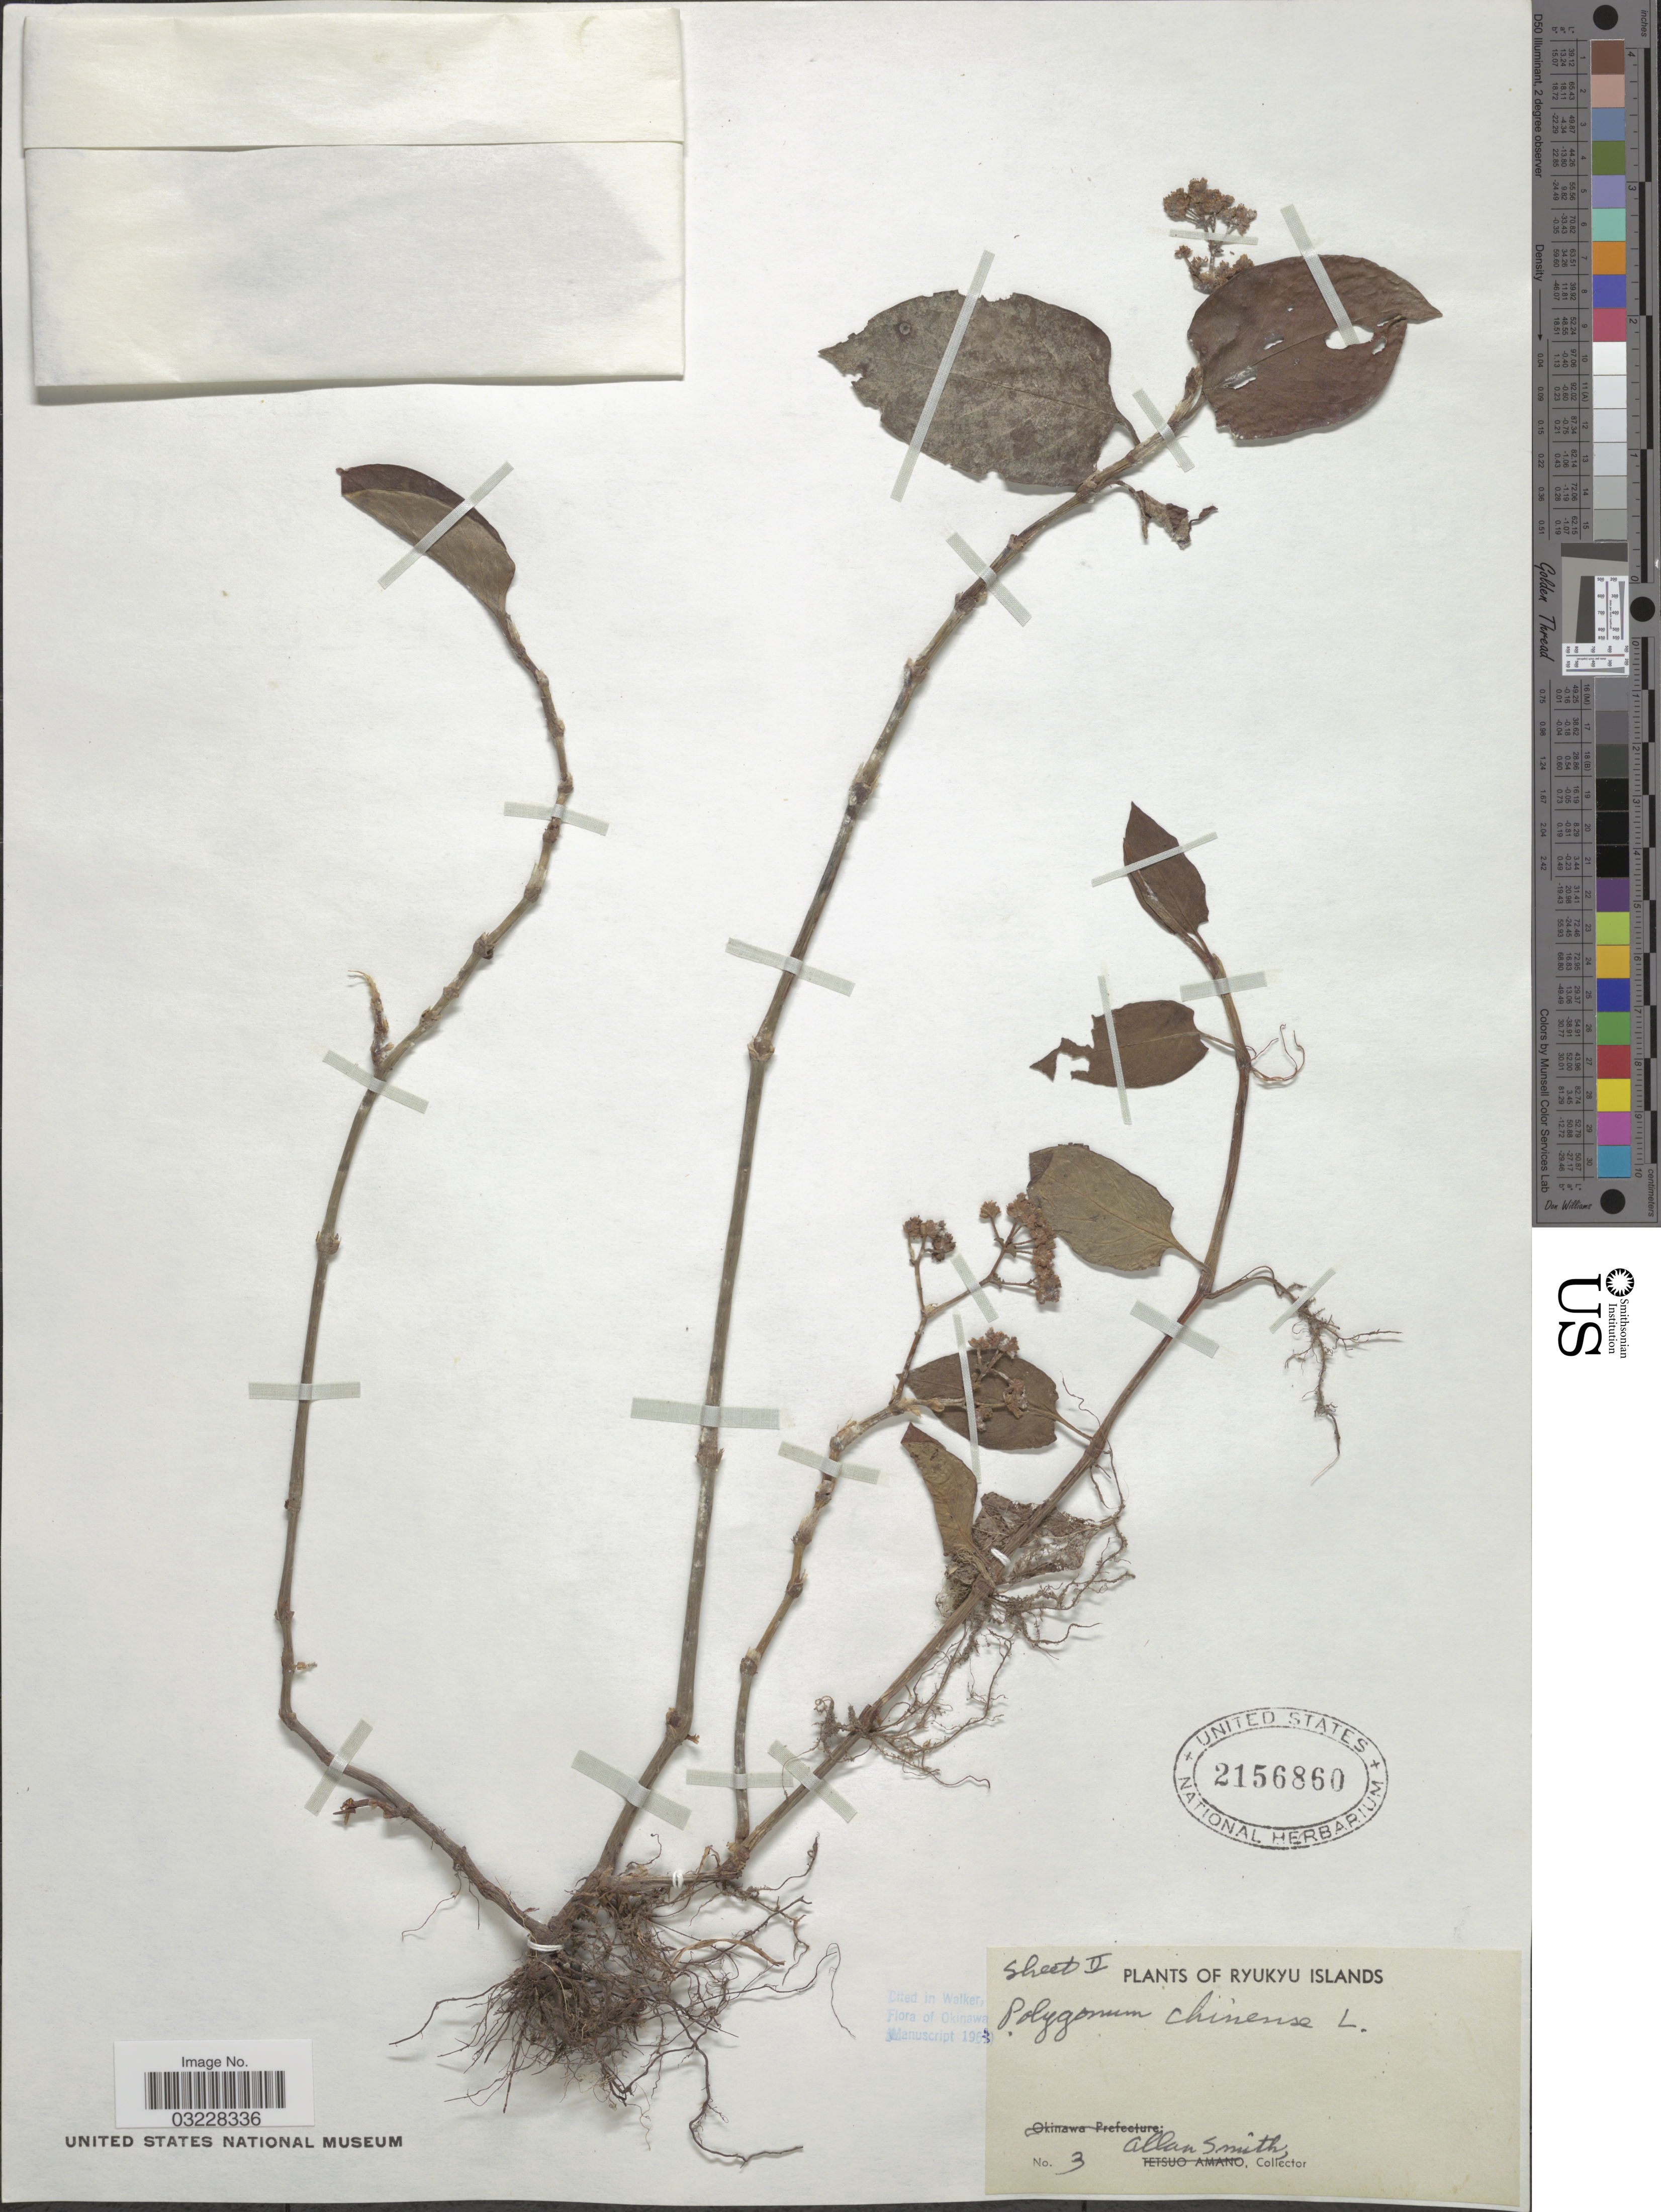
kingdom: Plantae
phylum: Tracheophyta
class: Magnoliopsida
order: Caryophyllales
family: Polygonaceae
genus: Polygonum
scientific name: Polygonum chinense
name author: L.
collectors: A. Smith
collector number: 3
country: Japan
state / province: Okinawa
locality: Ryukyu Islands.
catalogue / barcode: US 2156860